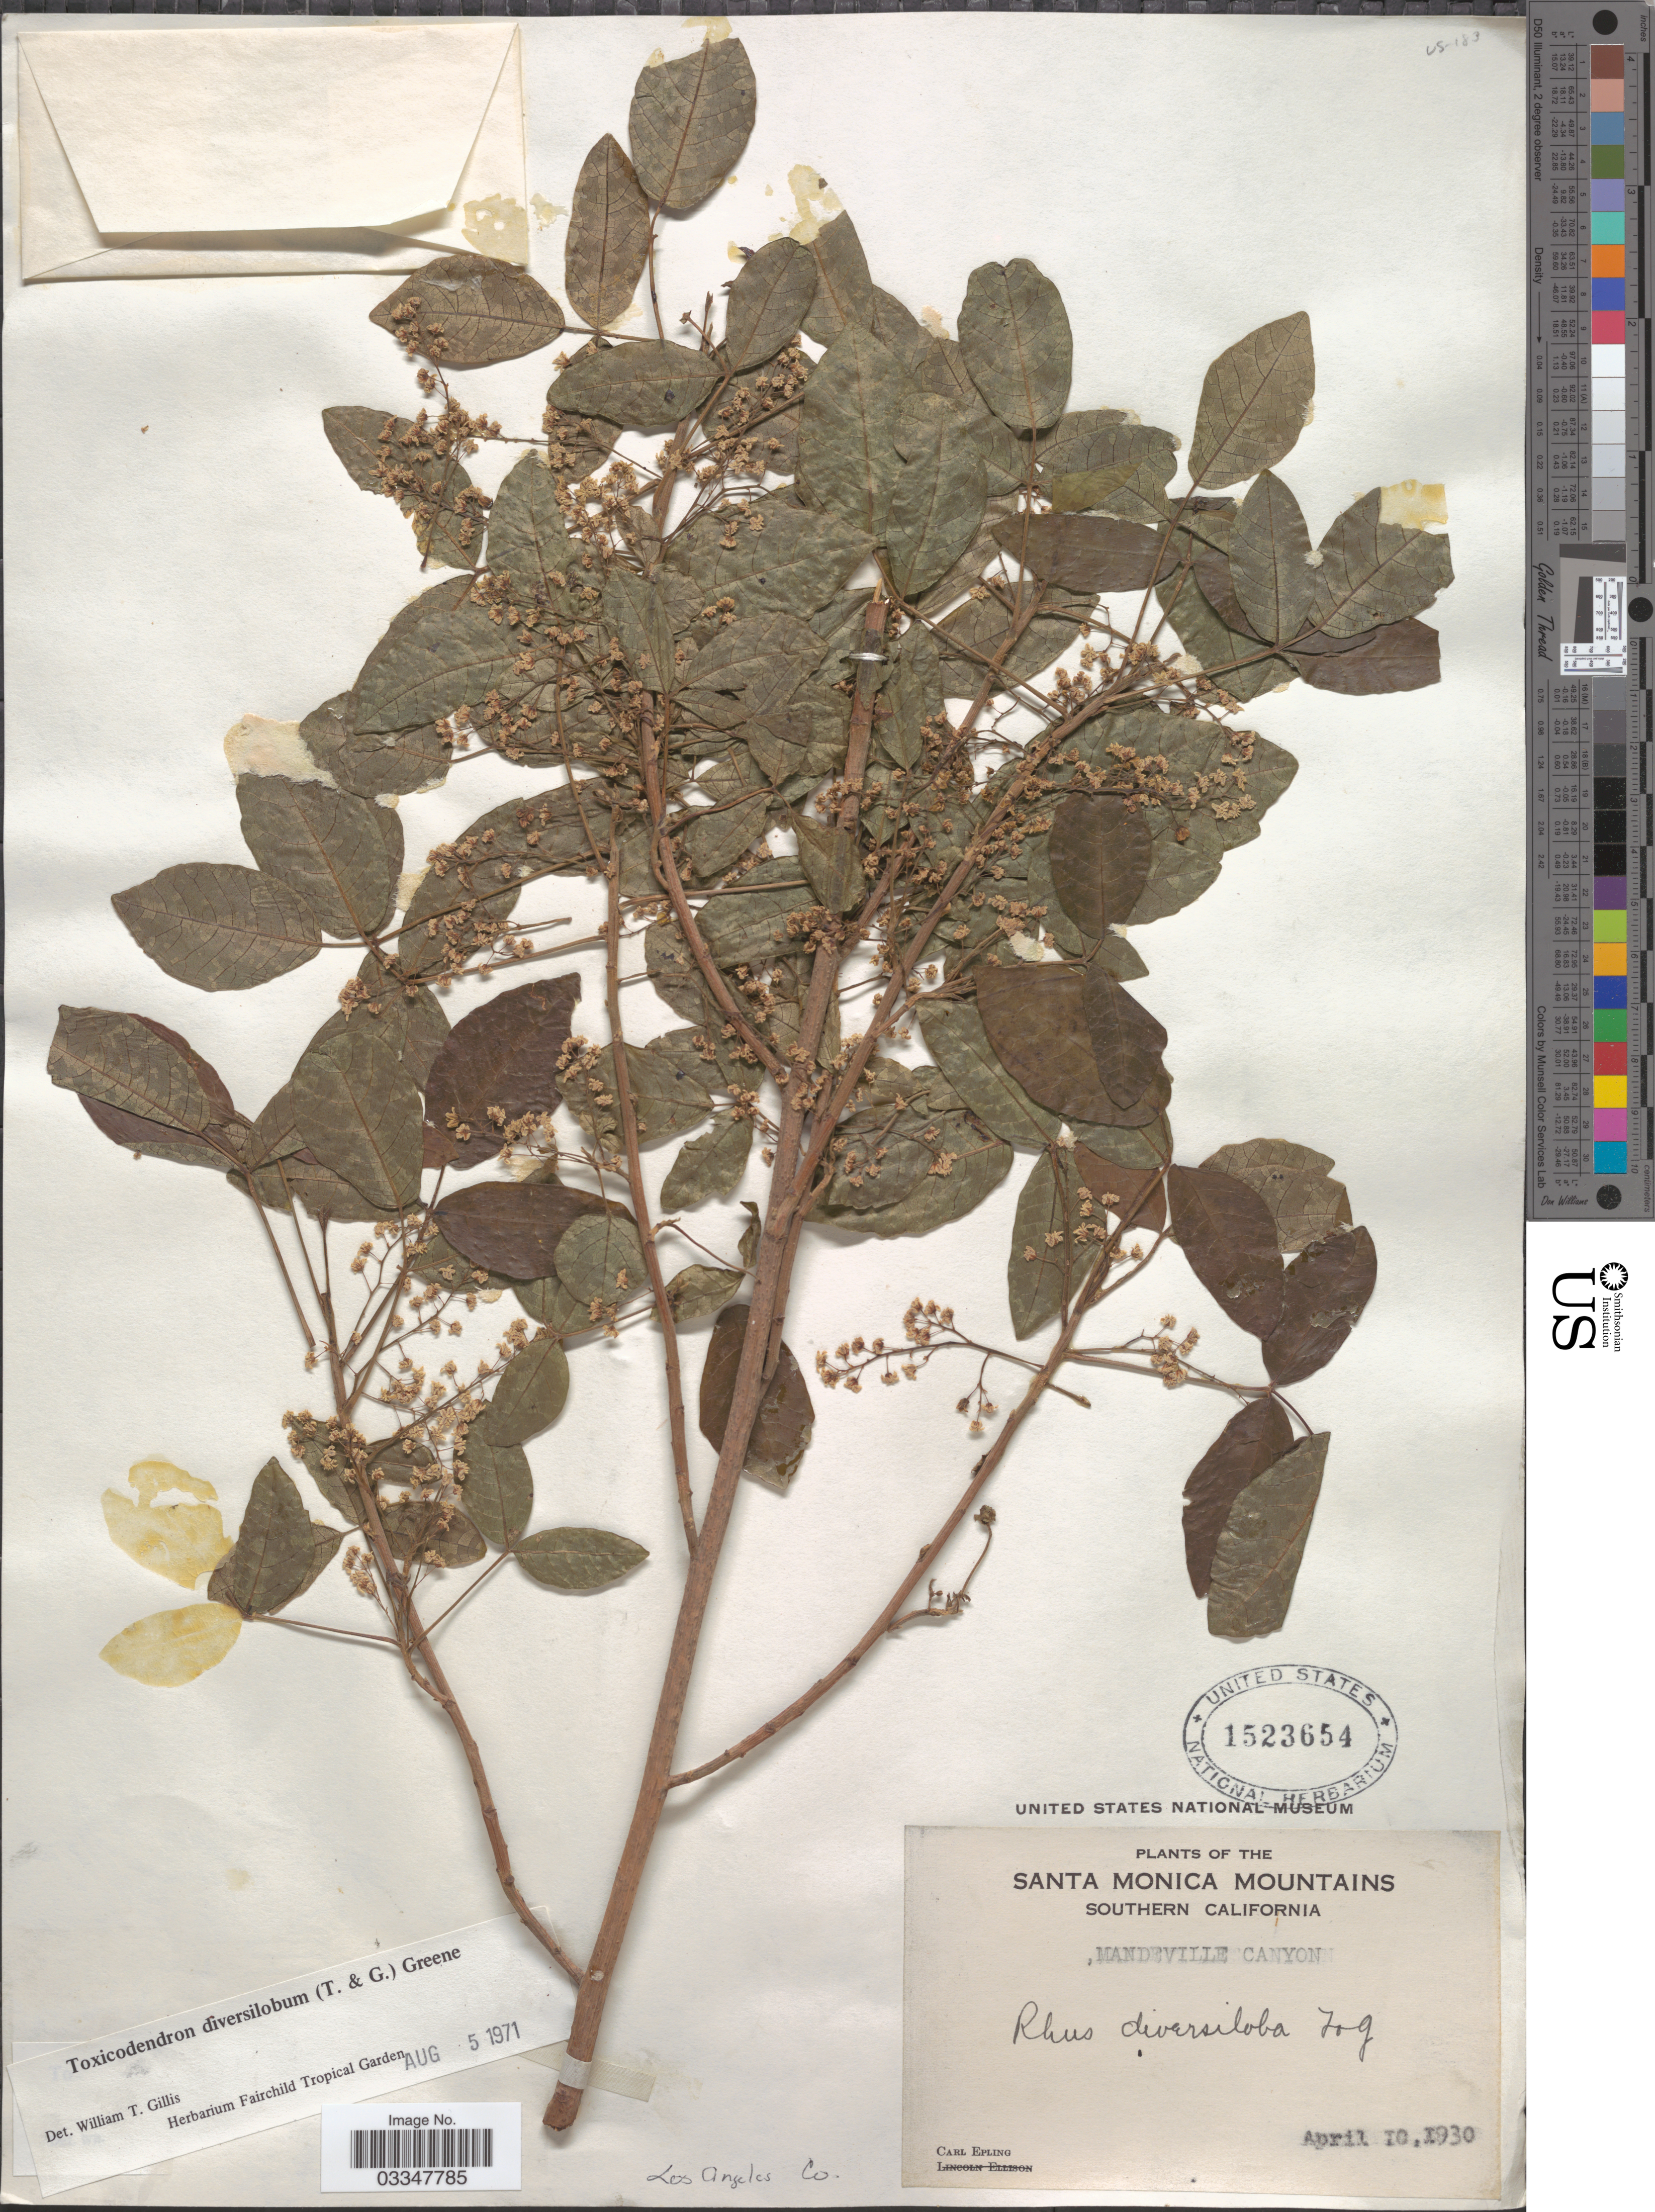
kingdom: Plantae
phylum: Tracheophyta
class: Magnoliopsida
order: Sapindales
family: Anacardiaceae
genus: Toxicodendron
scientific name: Toxicodendron diversilobum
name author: (Torr. & A. Gray) Greene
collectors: C. C. Epling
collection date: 1930-04-10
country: United States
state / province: California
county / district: Los Angeles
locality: Santa Monica Mountains. Southern California. Mandeville Canyon. Los Angeles Co.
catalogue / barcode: US 1523654